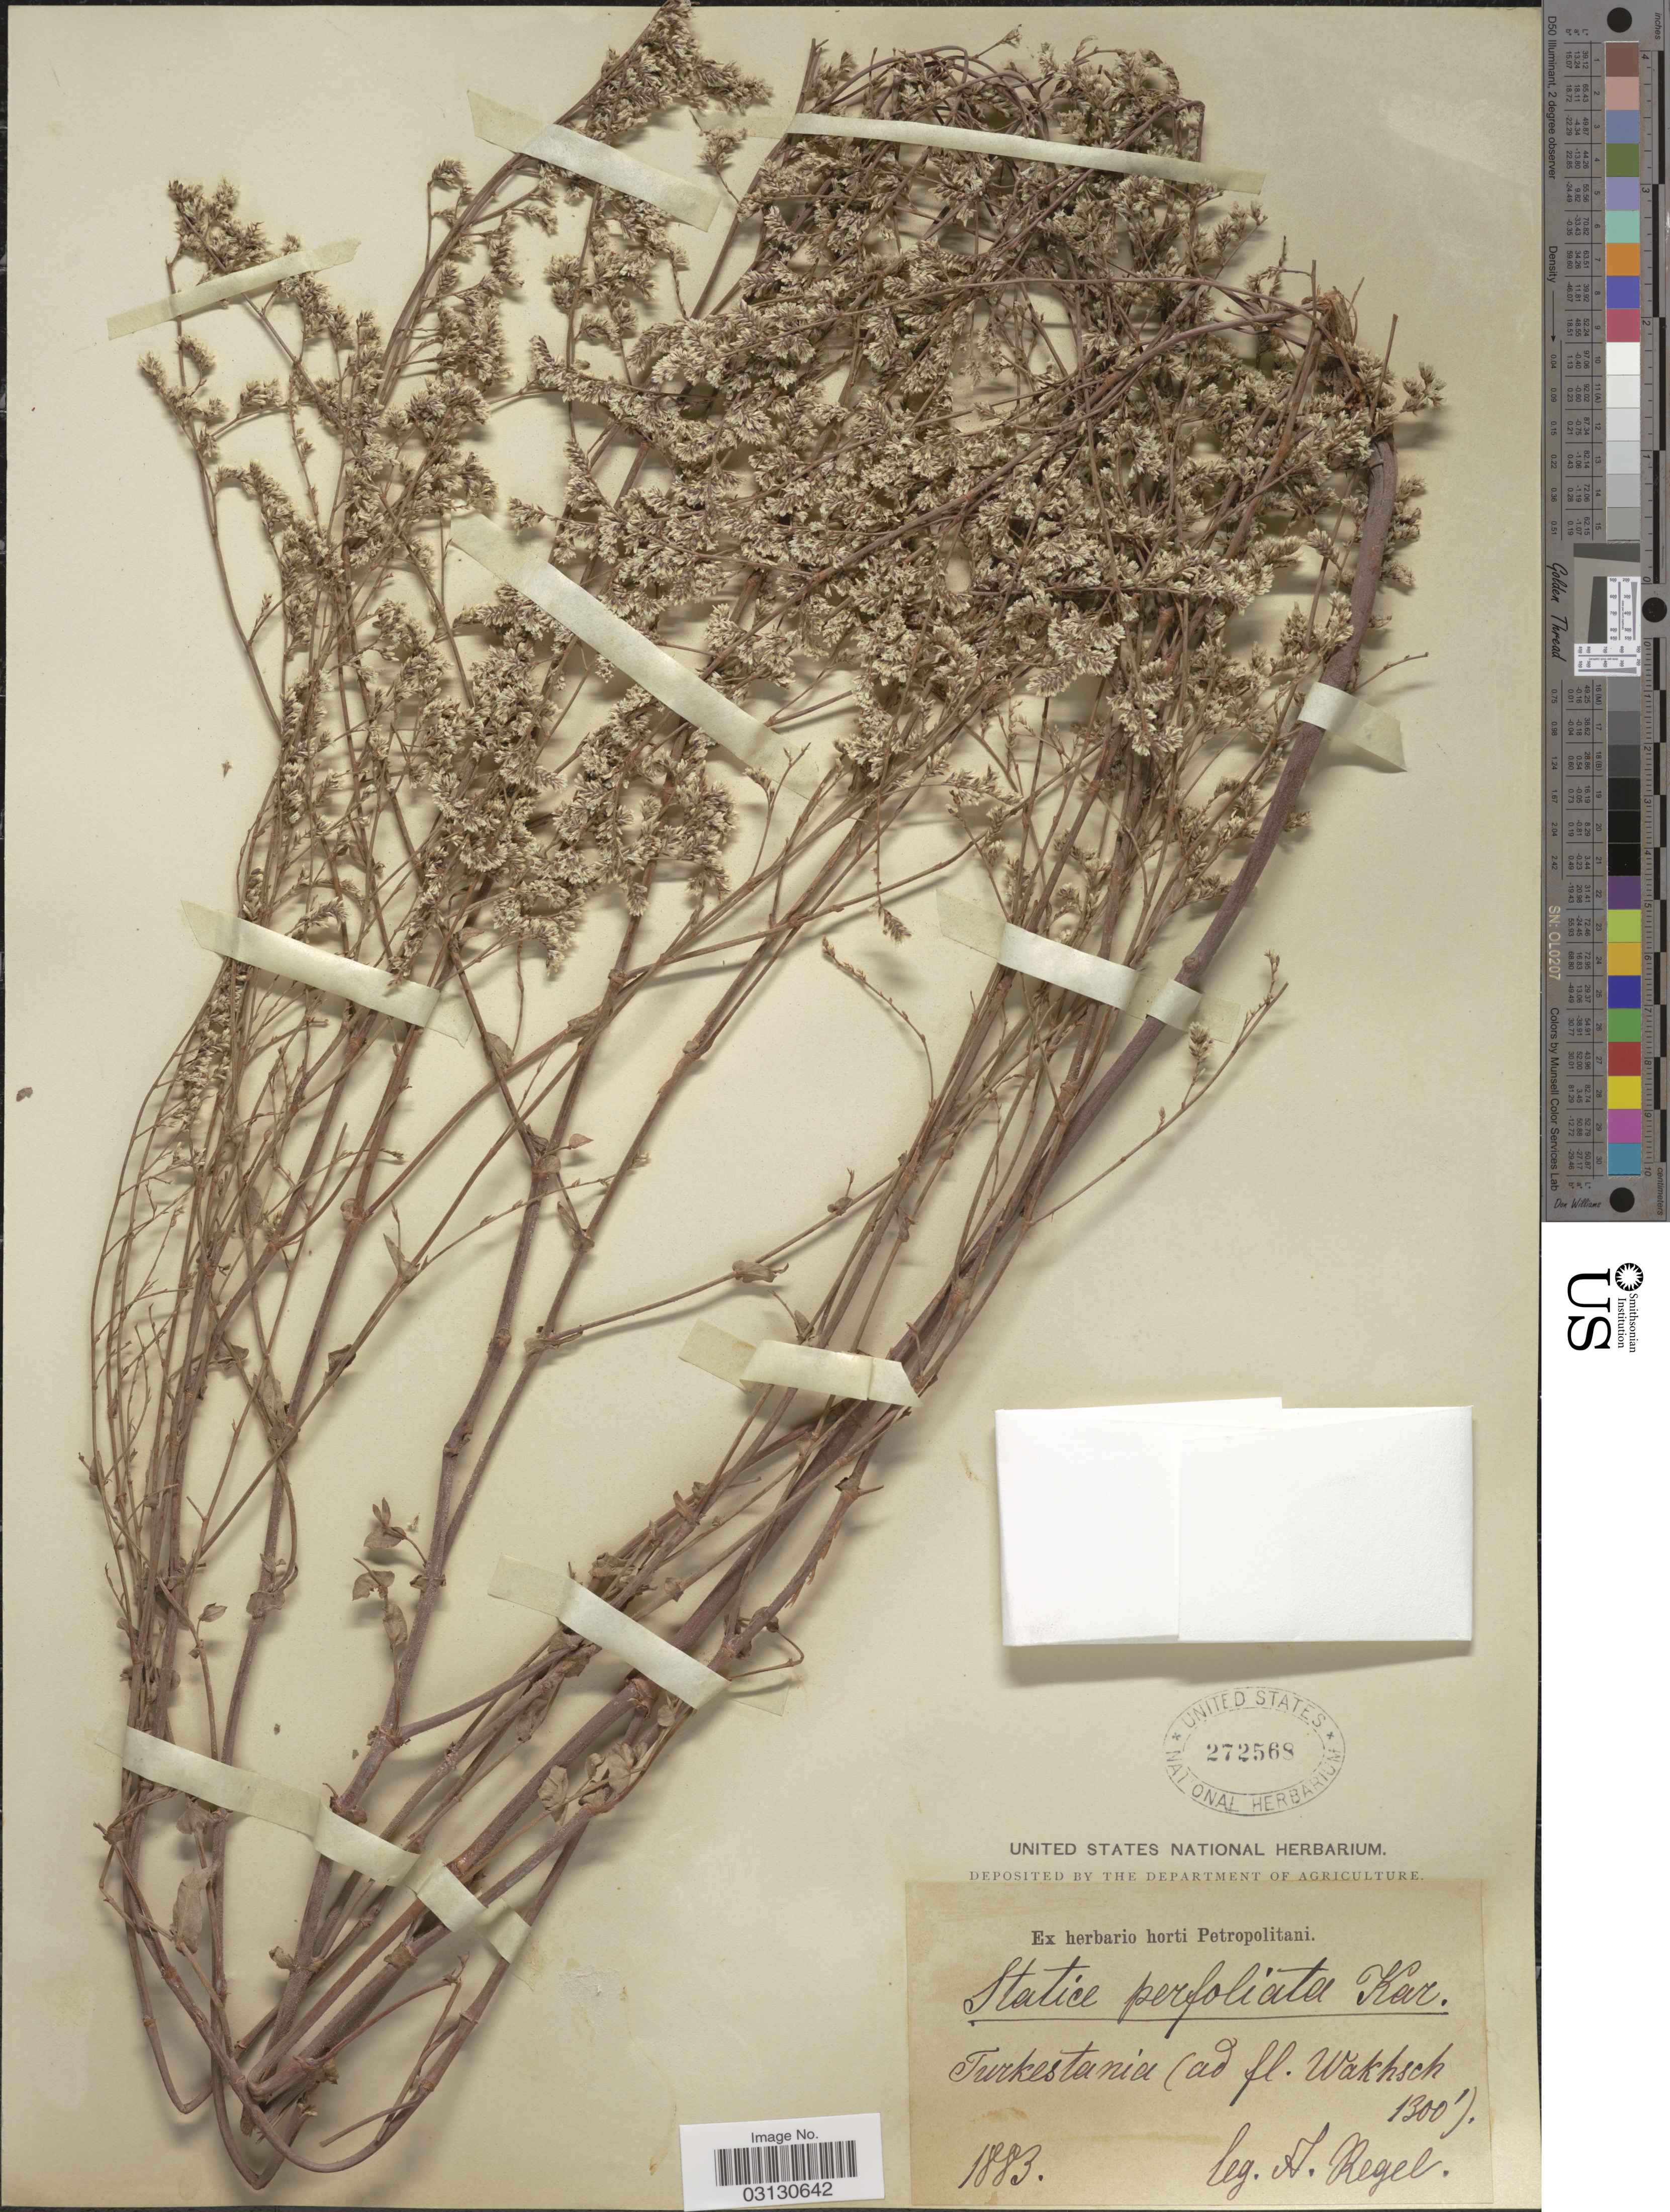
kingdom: Plantae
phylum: Tracheophyta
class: Magnoliopsida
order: Caryophyllales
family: Plumbaginaceae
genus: Limonium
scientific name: Limonium perfoliatum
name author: (Kar. ex Boiss.) Kuntze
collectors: A. Regel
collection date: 1883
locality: Turkestania (ad fl. Wakhsch).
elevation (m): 396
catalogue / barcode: US 272568